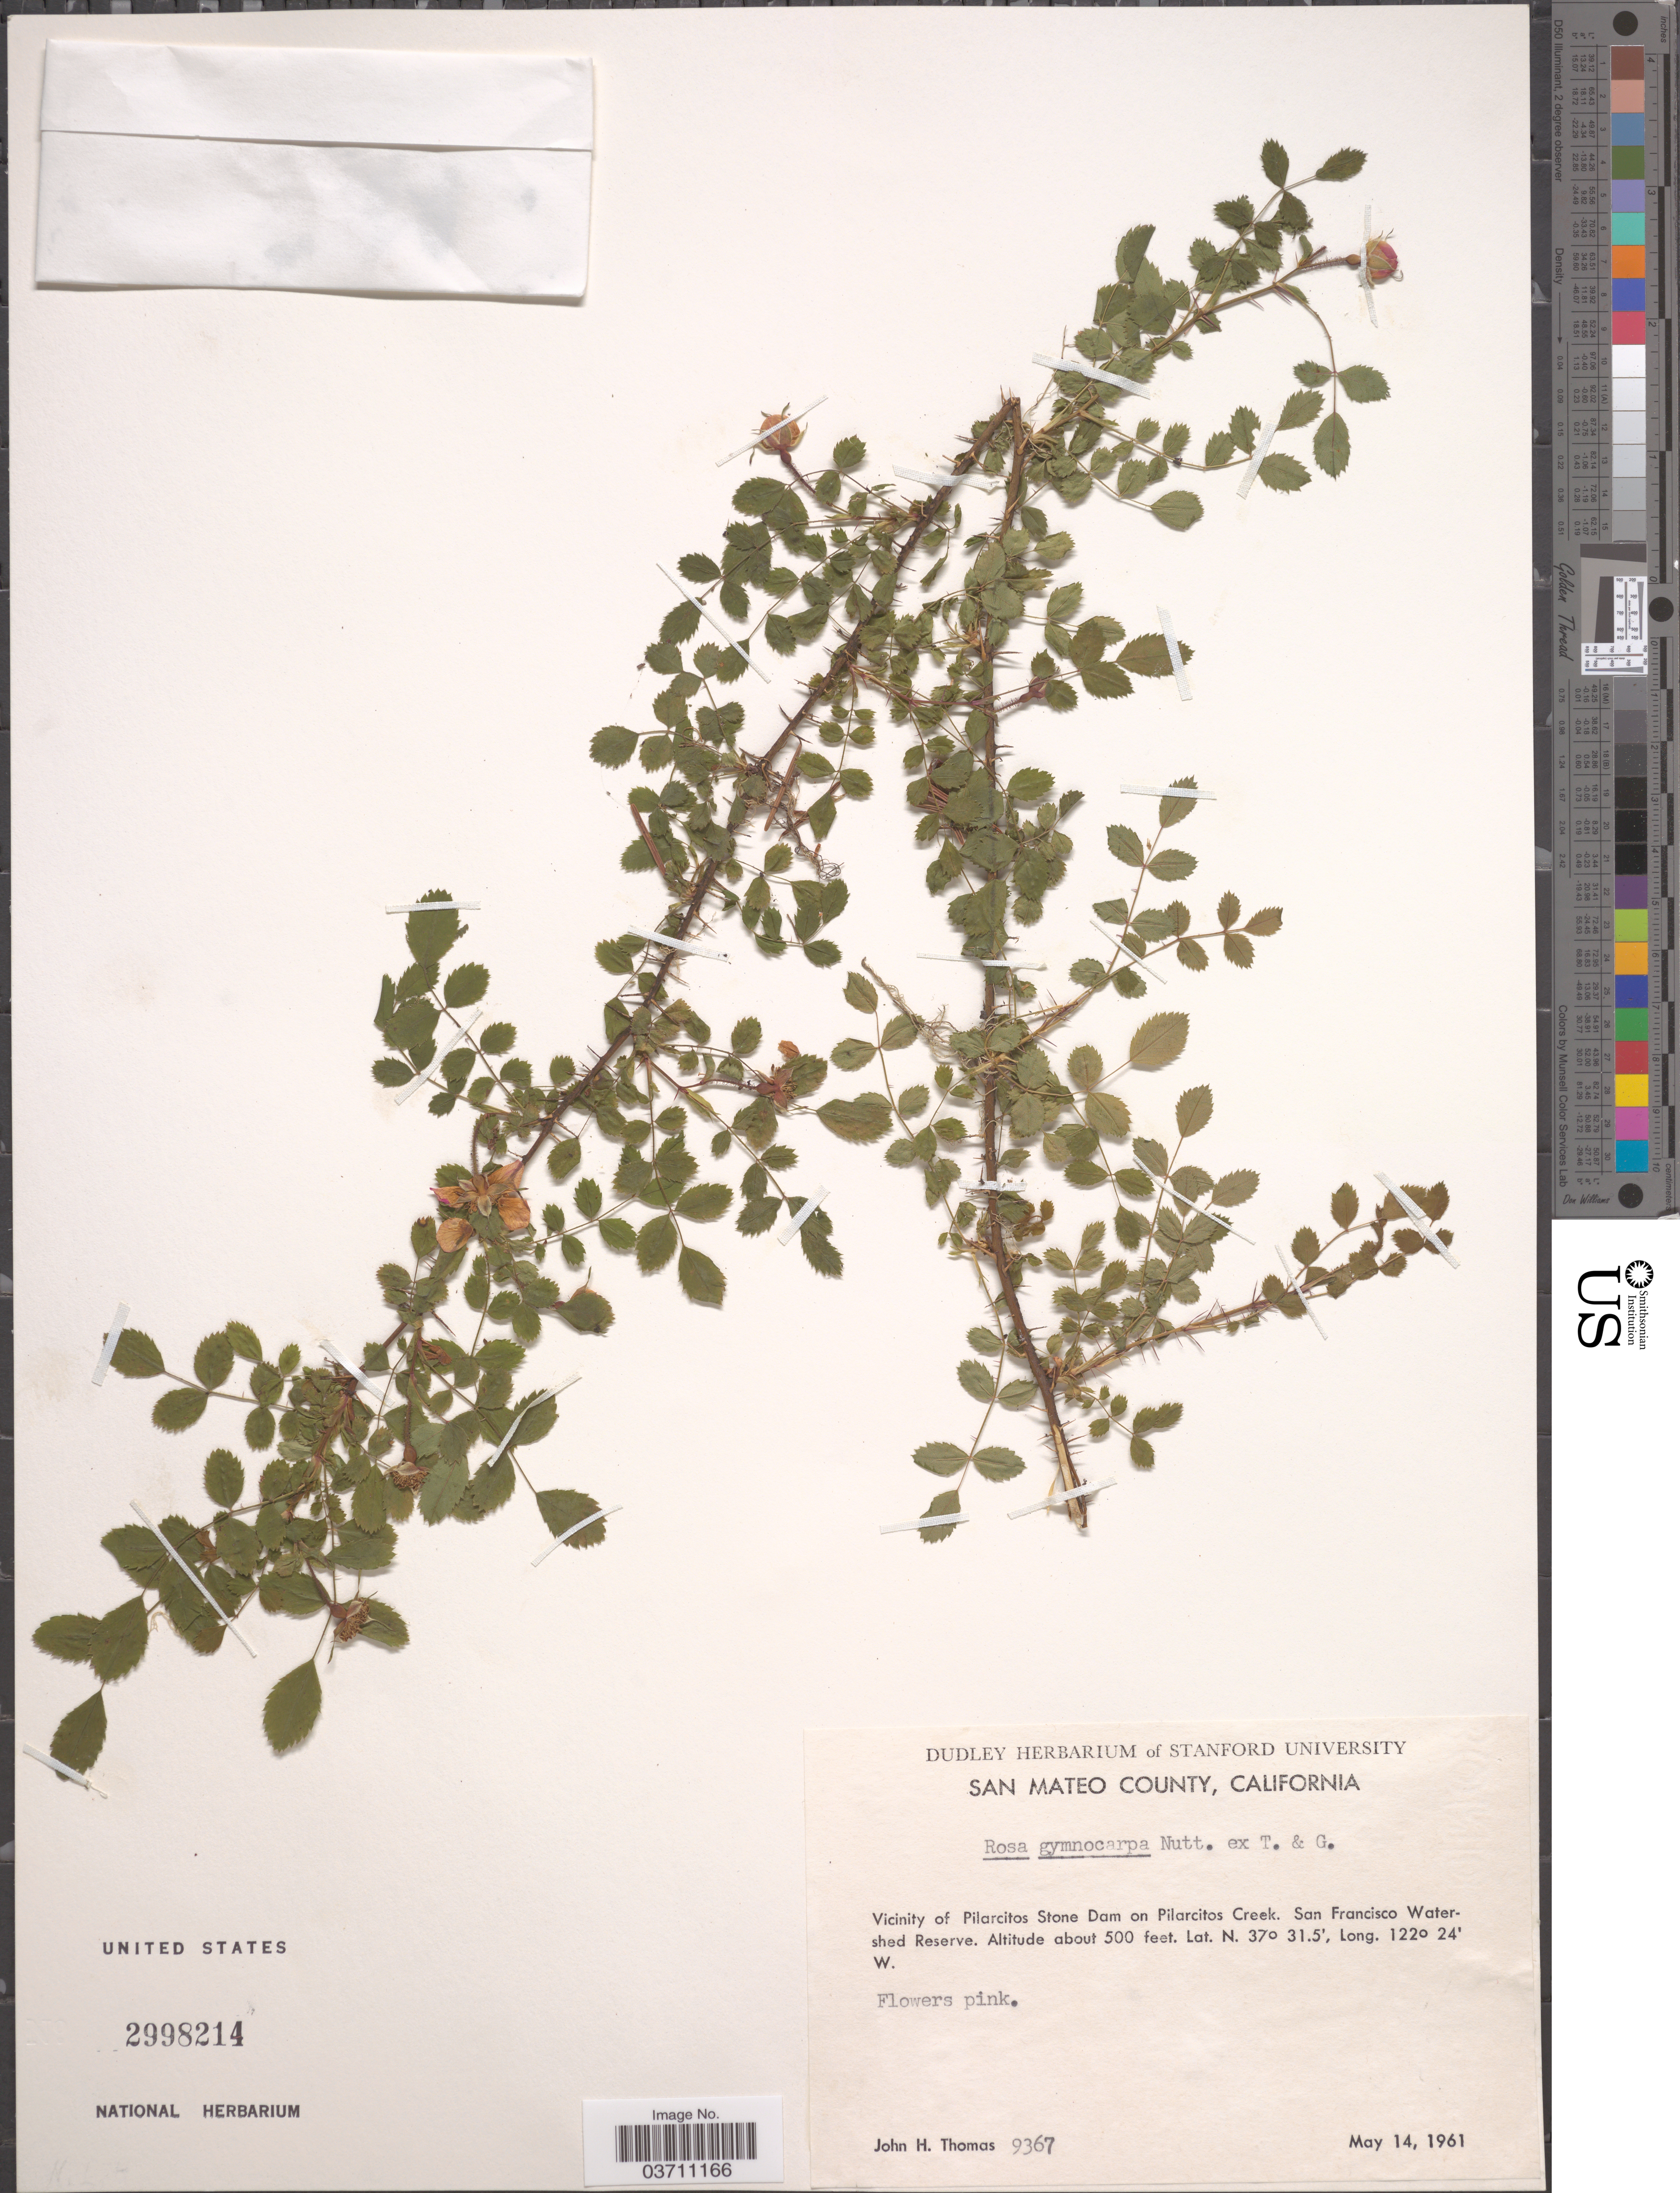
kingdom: Plantae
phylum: Tracheophyta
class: Magnoliopsida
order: Rosales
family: Rosaceae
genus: Rosa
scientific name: Rosa gymnocarpa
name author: Nutt.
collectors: J. H. Thomas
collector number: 9367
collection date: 1961-05-14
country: United States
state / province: California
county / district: San Mateo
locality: San Mateo County. Vicinity of Pilarcitos Stone Dam on Pilarcitos Creek. San Francisco Watershed Reserve.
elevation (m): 152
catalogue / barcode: US 2998214